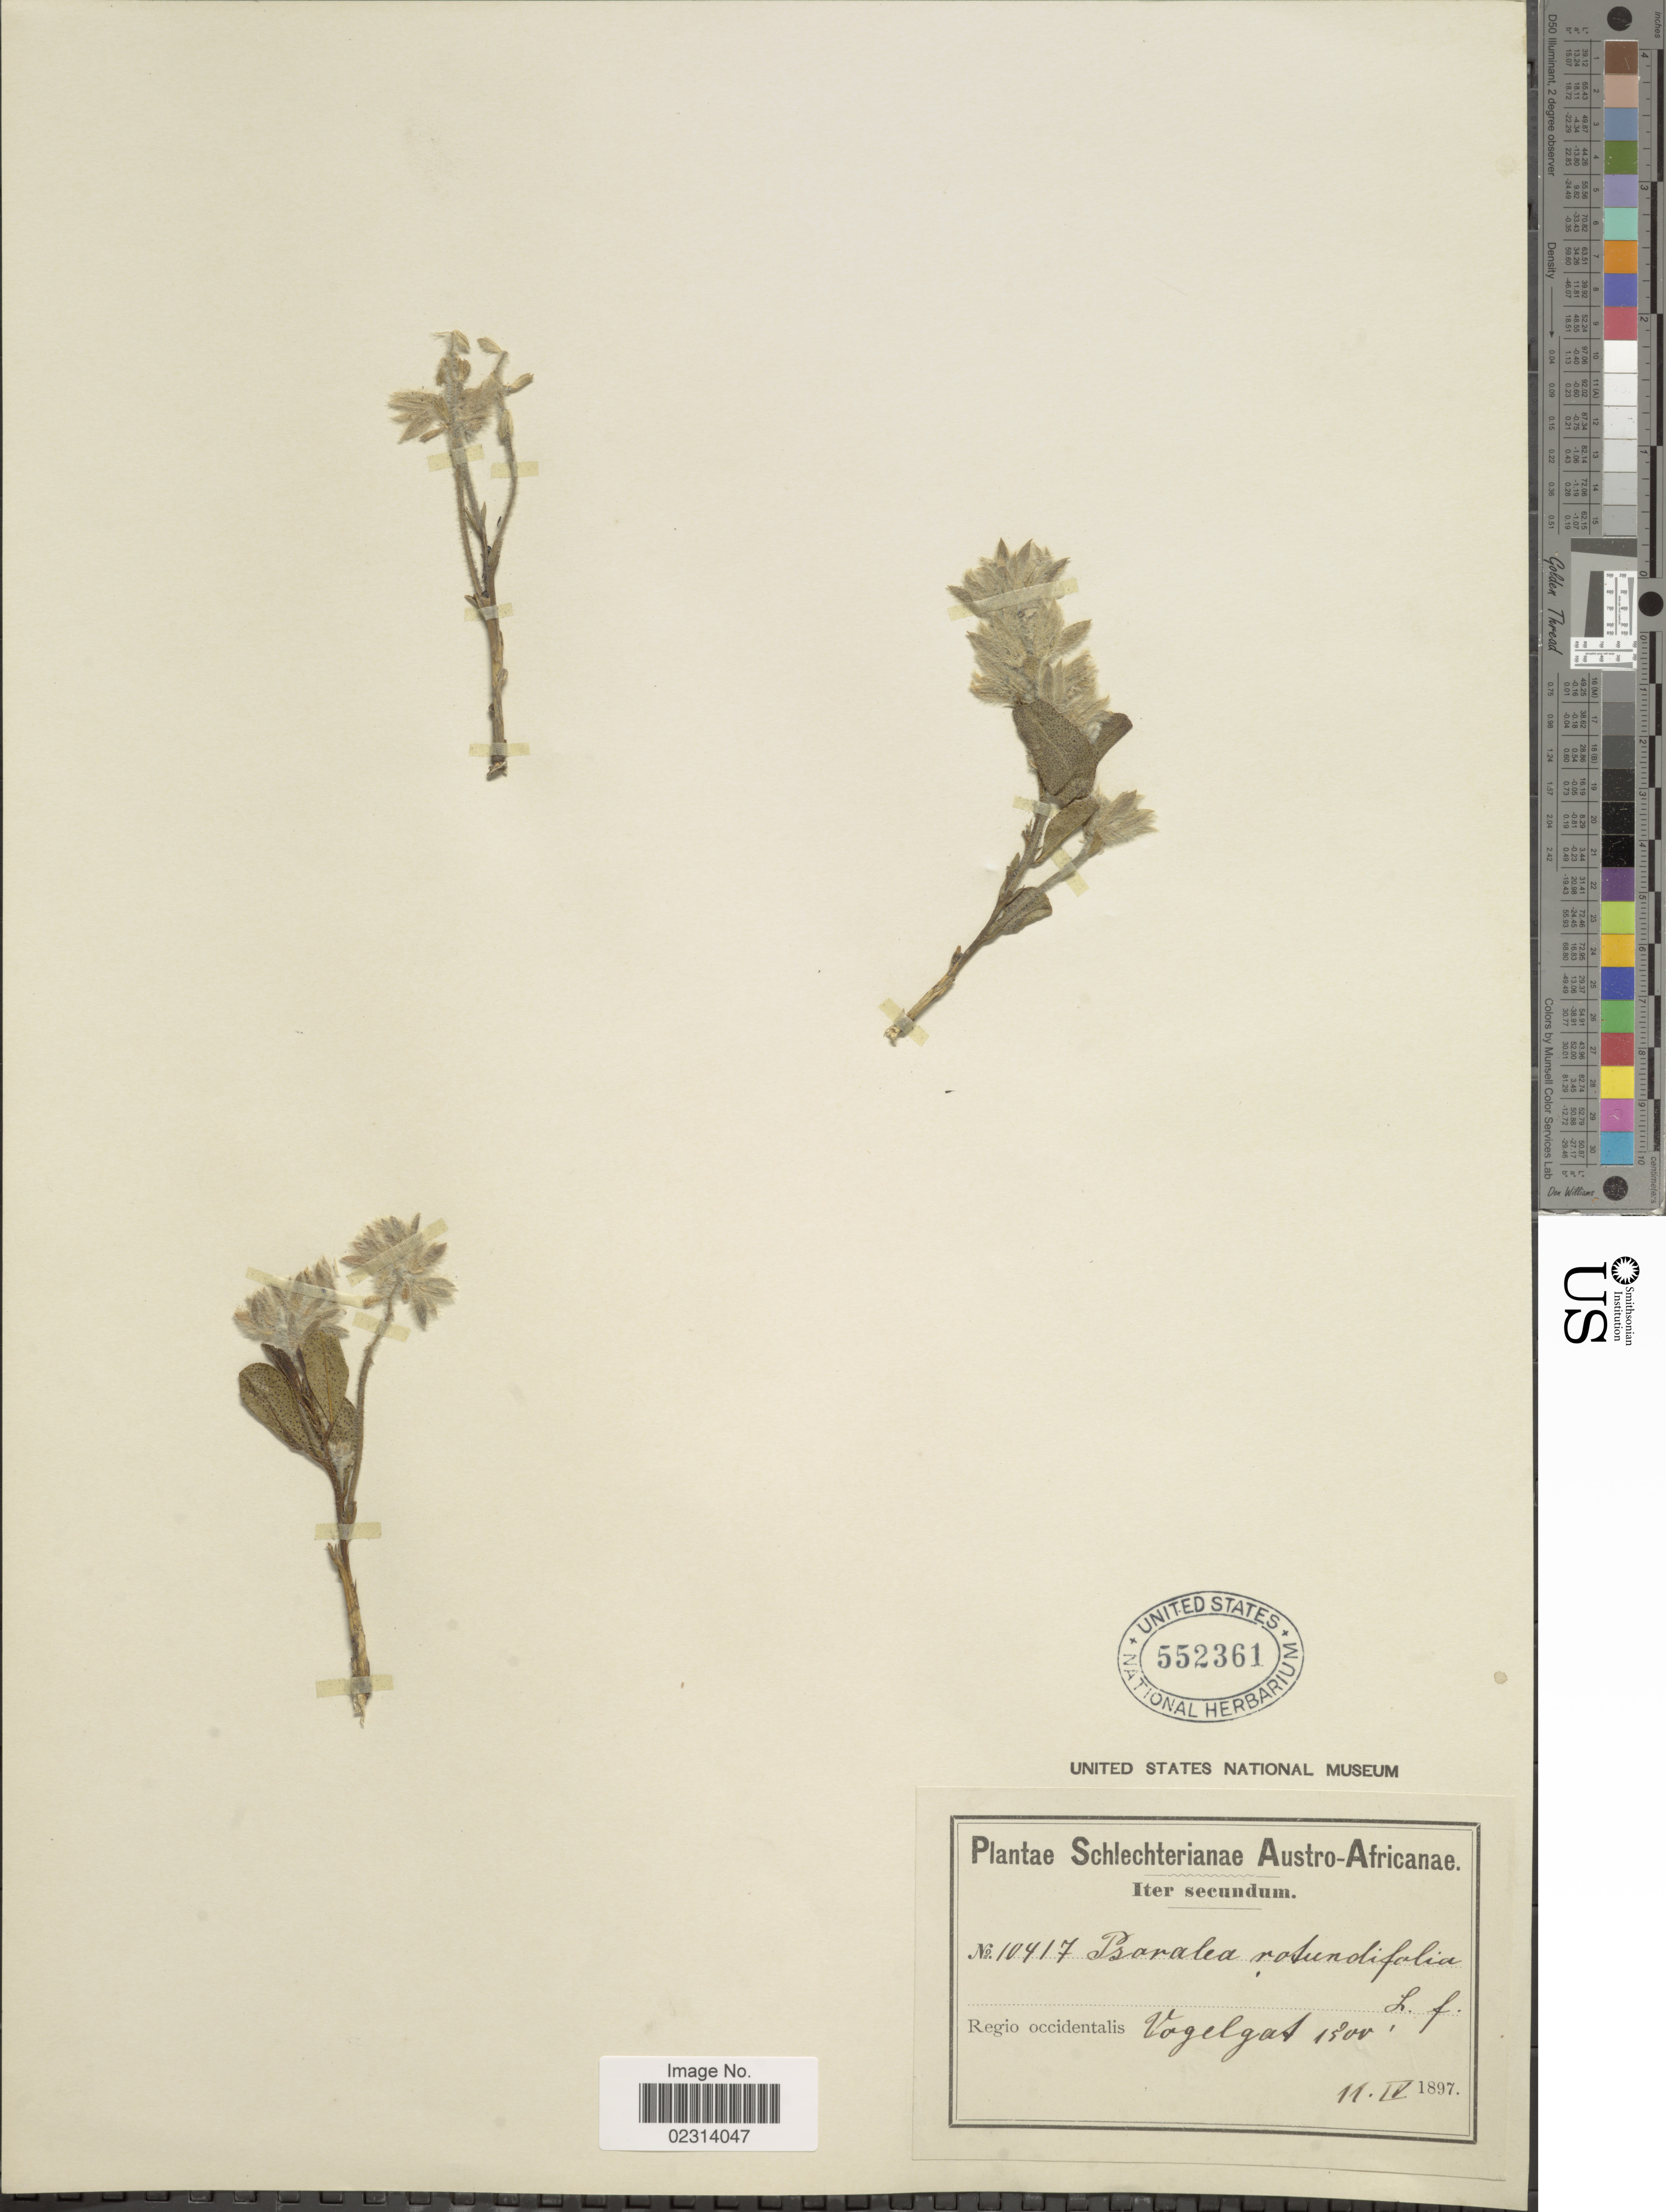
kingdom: Plantae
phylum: Tracheophyta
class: Magnoliopsida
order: Fabales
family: Fabaceae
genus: Otholobium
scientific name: Otholobium rotundifolium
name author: (L. f.) C.H. Stirt.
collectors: Schlechter, --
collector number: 10417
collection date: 1897-04-11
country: South Africa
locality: Austro-Africanae, Regio occidentalis, Vogelgat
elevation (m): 457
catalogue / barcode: US 552361